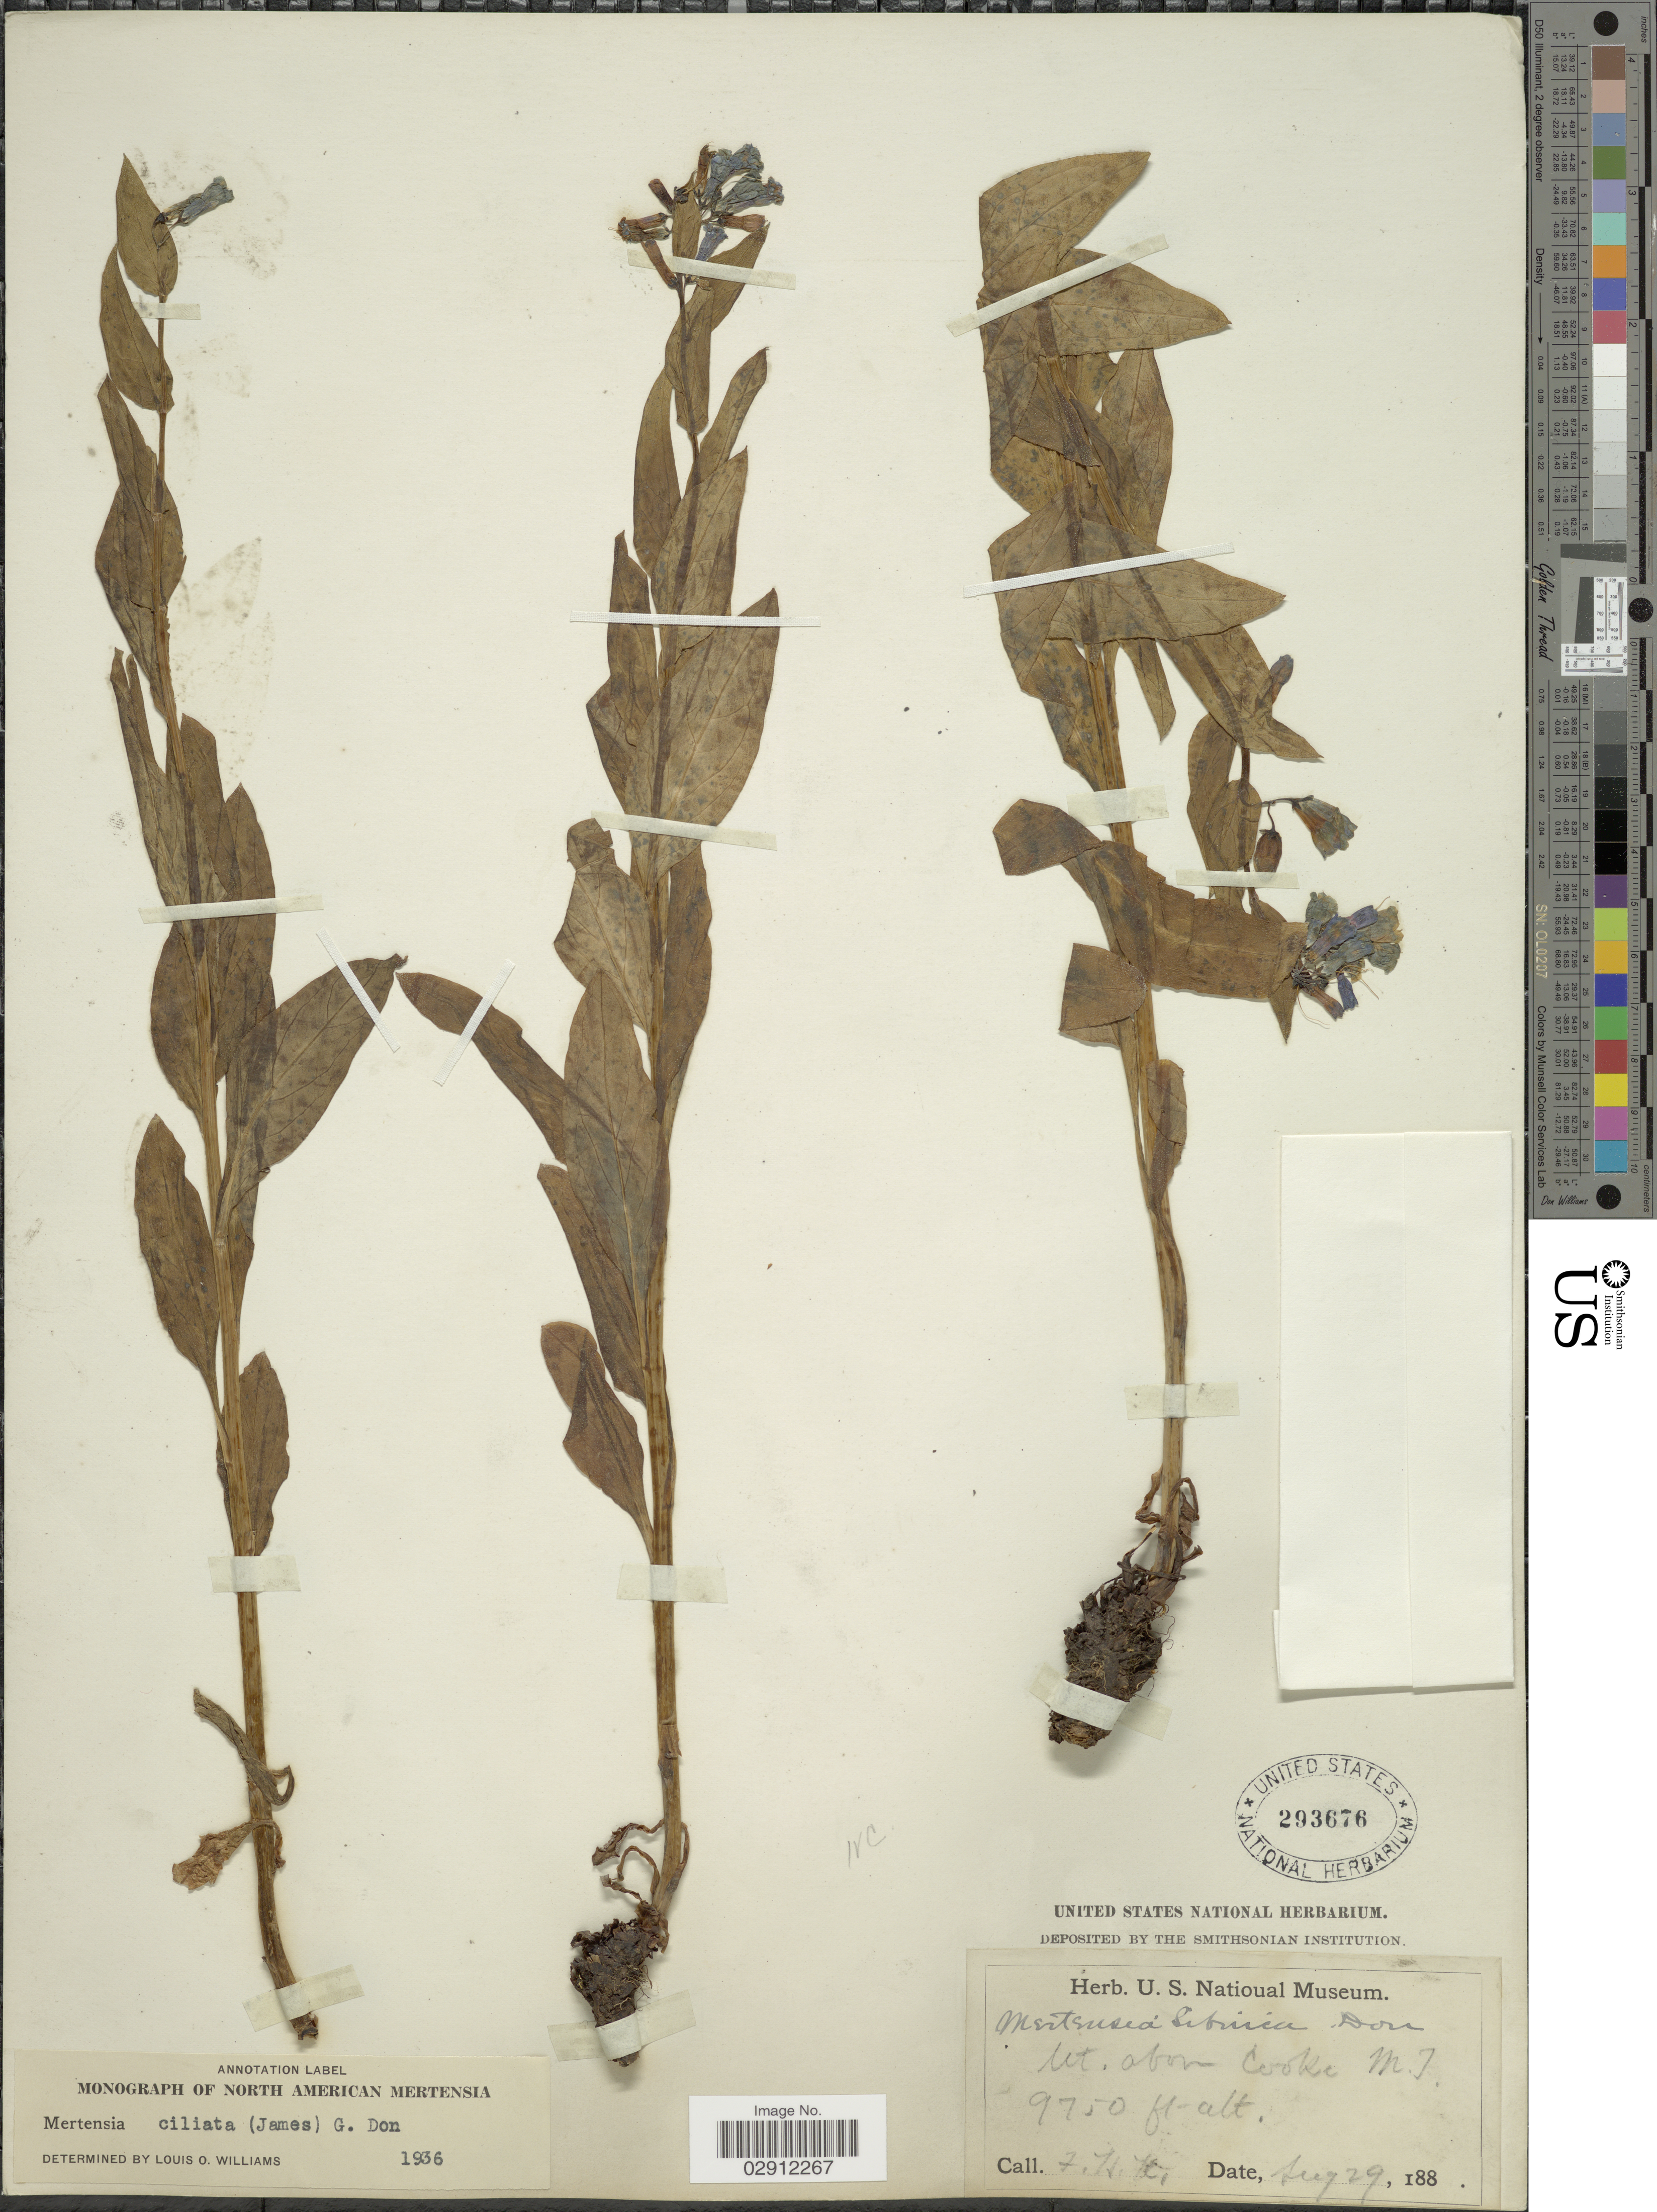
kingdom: Plantae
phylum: Tracheophyta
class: Magnoliopsida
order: Boraginales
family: Boraginaceae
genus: Mertensia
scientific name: Mertensia ciliata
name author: (James) G. Don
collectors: F. H. K.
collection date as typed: Aug 29, 188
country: United States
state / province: Michigan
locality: Mt. above Cooke M. I.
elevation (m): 2972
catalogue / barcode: US 293676